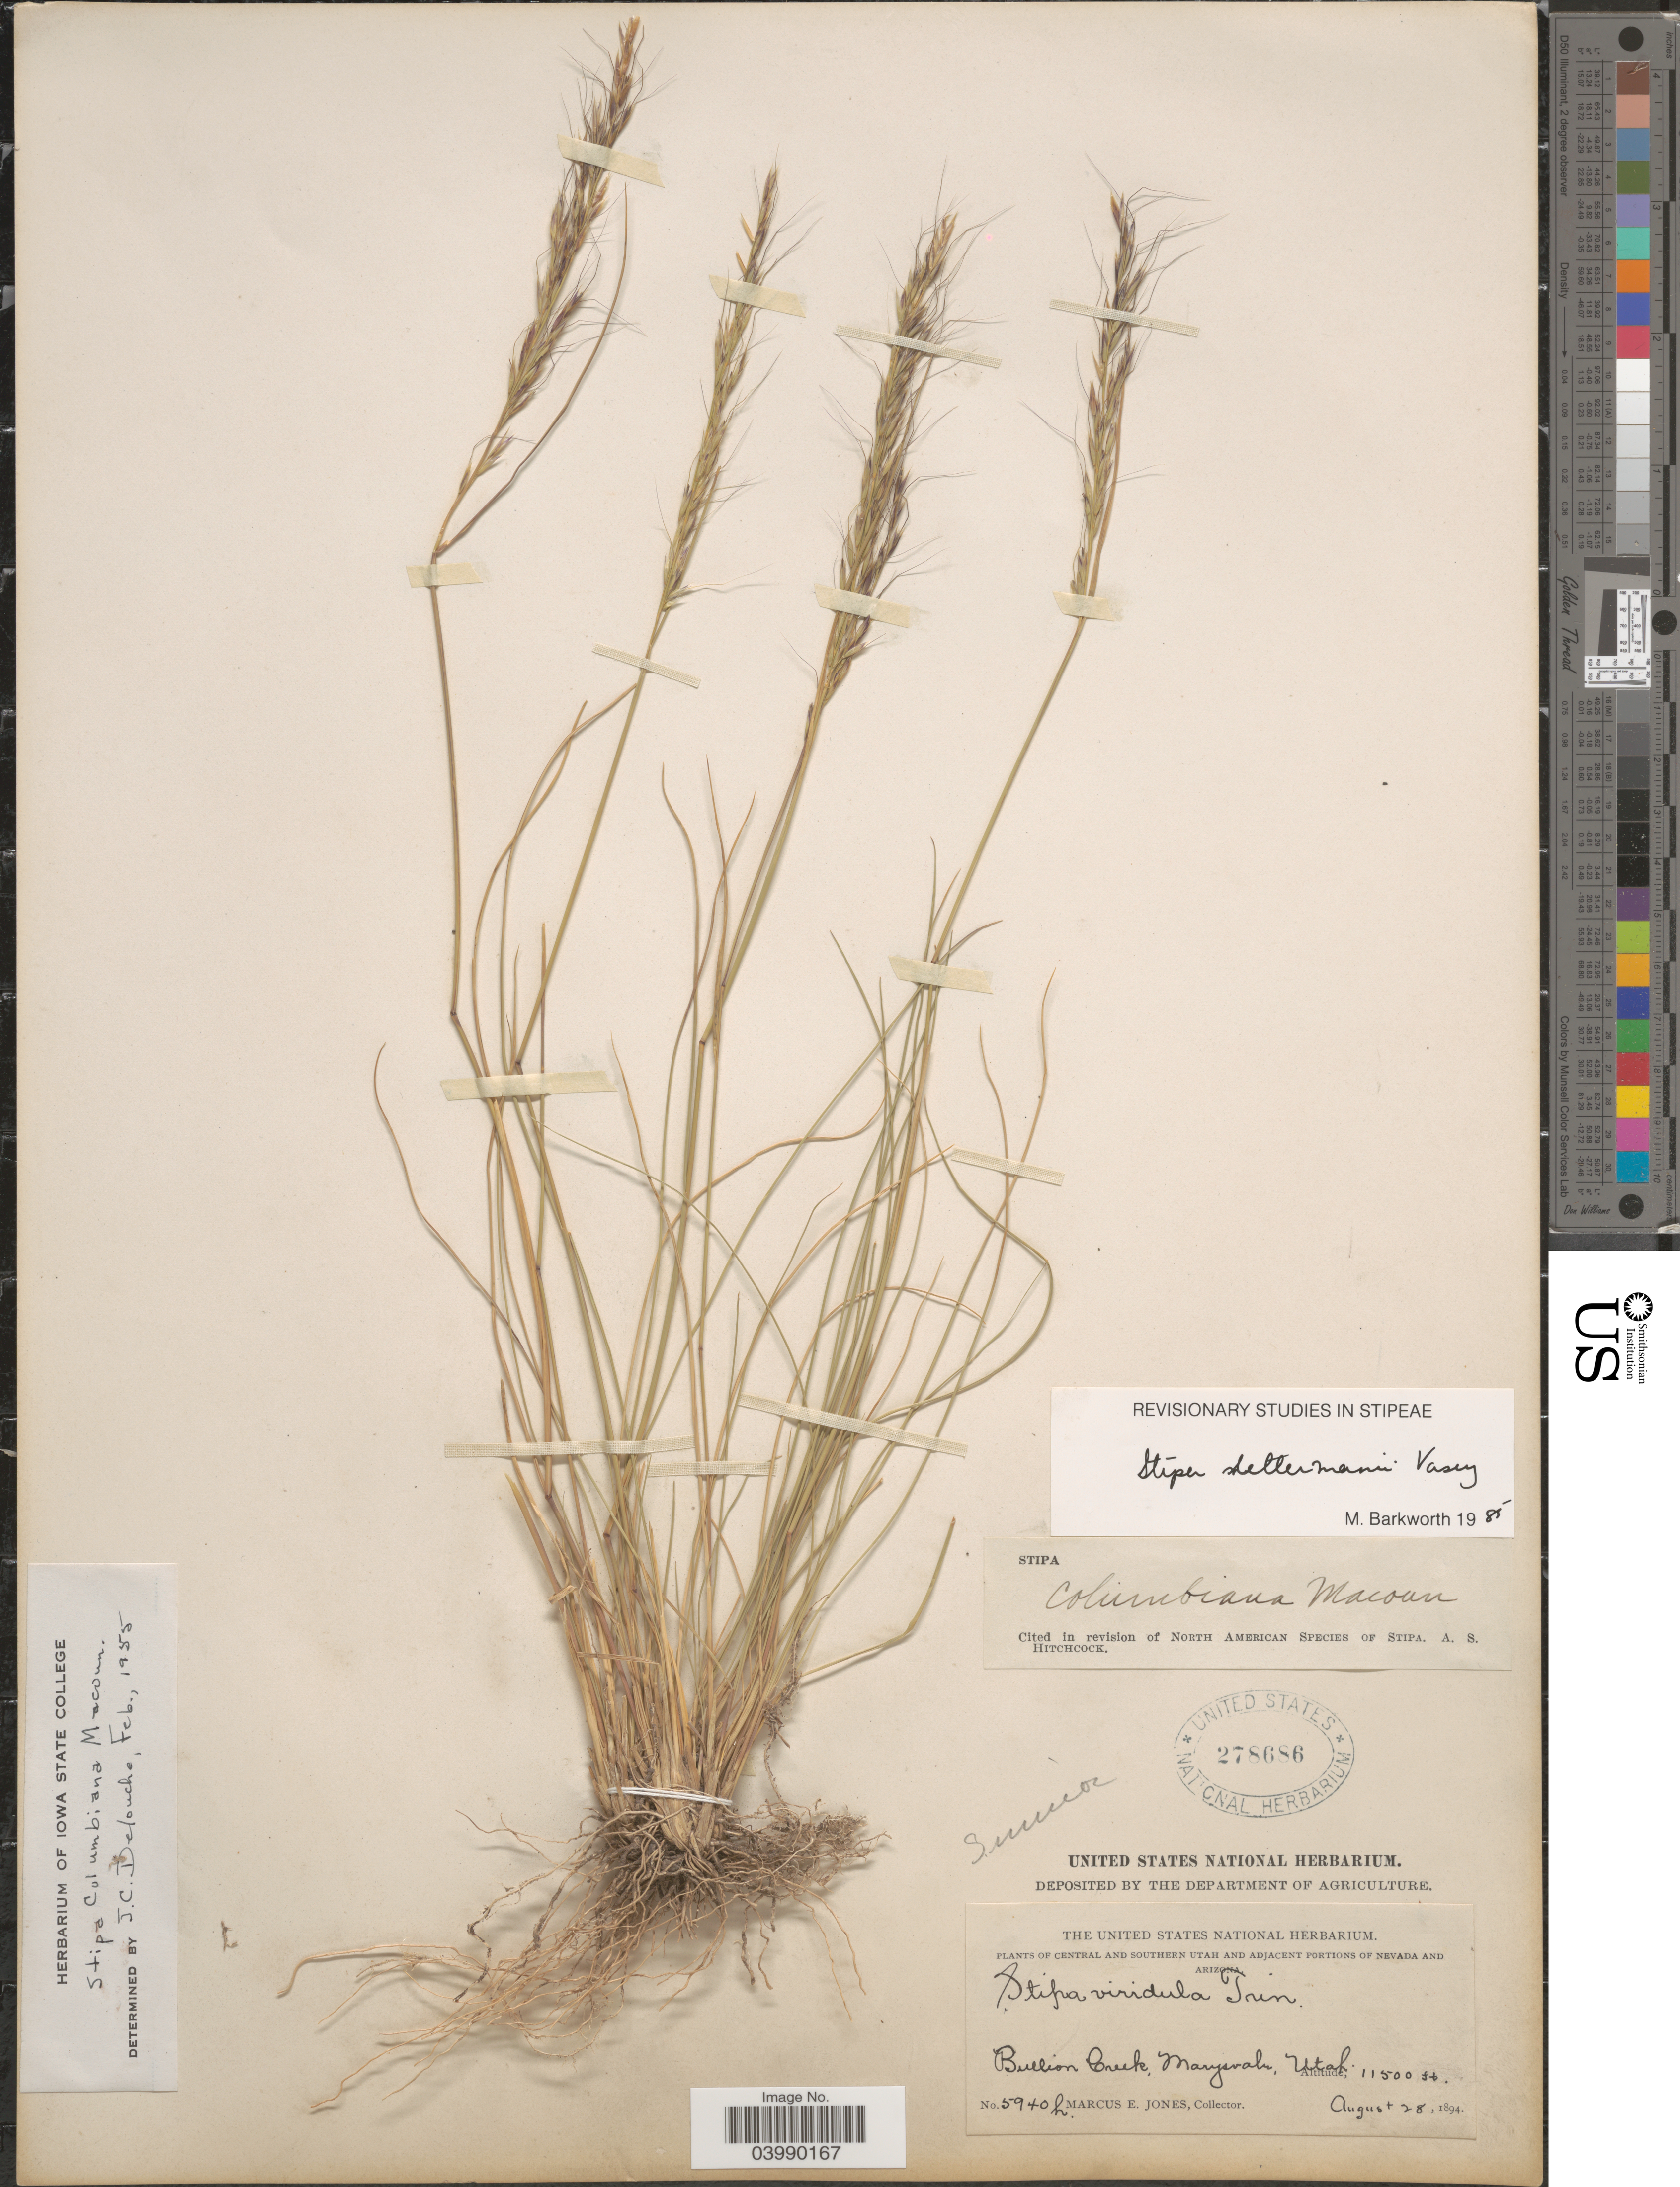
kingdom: Plantae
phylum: Tracheophyta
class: Liliopsida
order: Poales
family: Poaceae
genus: Eriocoma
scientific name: Eriocoma lettermanii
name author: (Vasey) Romasch.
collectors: M. E. Jones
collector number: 5940h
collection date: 1894-08-28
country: United States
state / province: Utah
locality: Central and Southern Utah. Bullion Creek, Marysvale.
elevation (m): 3505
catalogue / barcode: US 278686